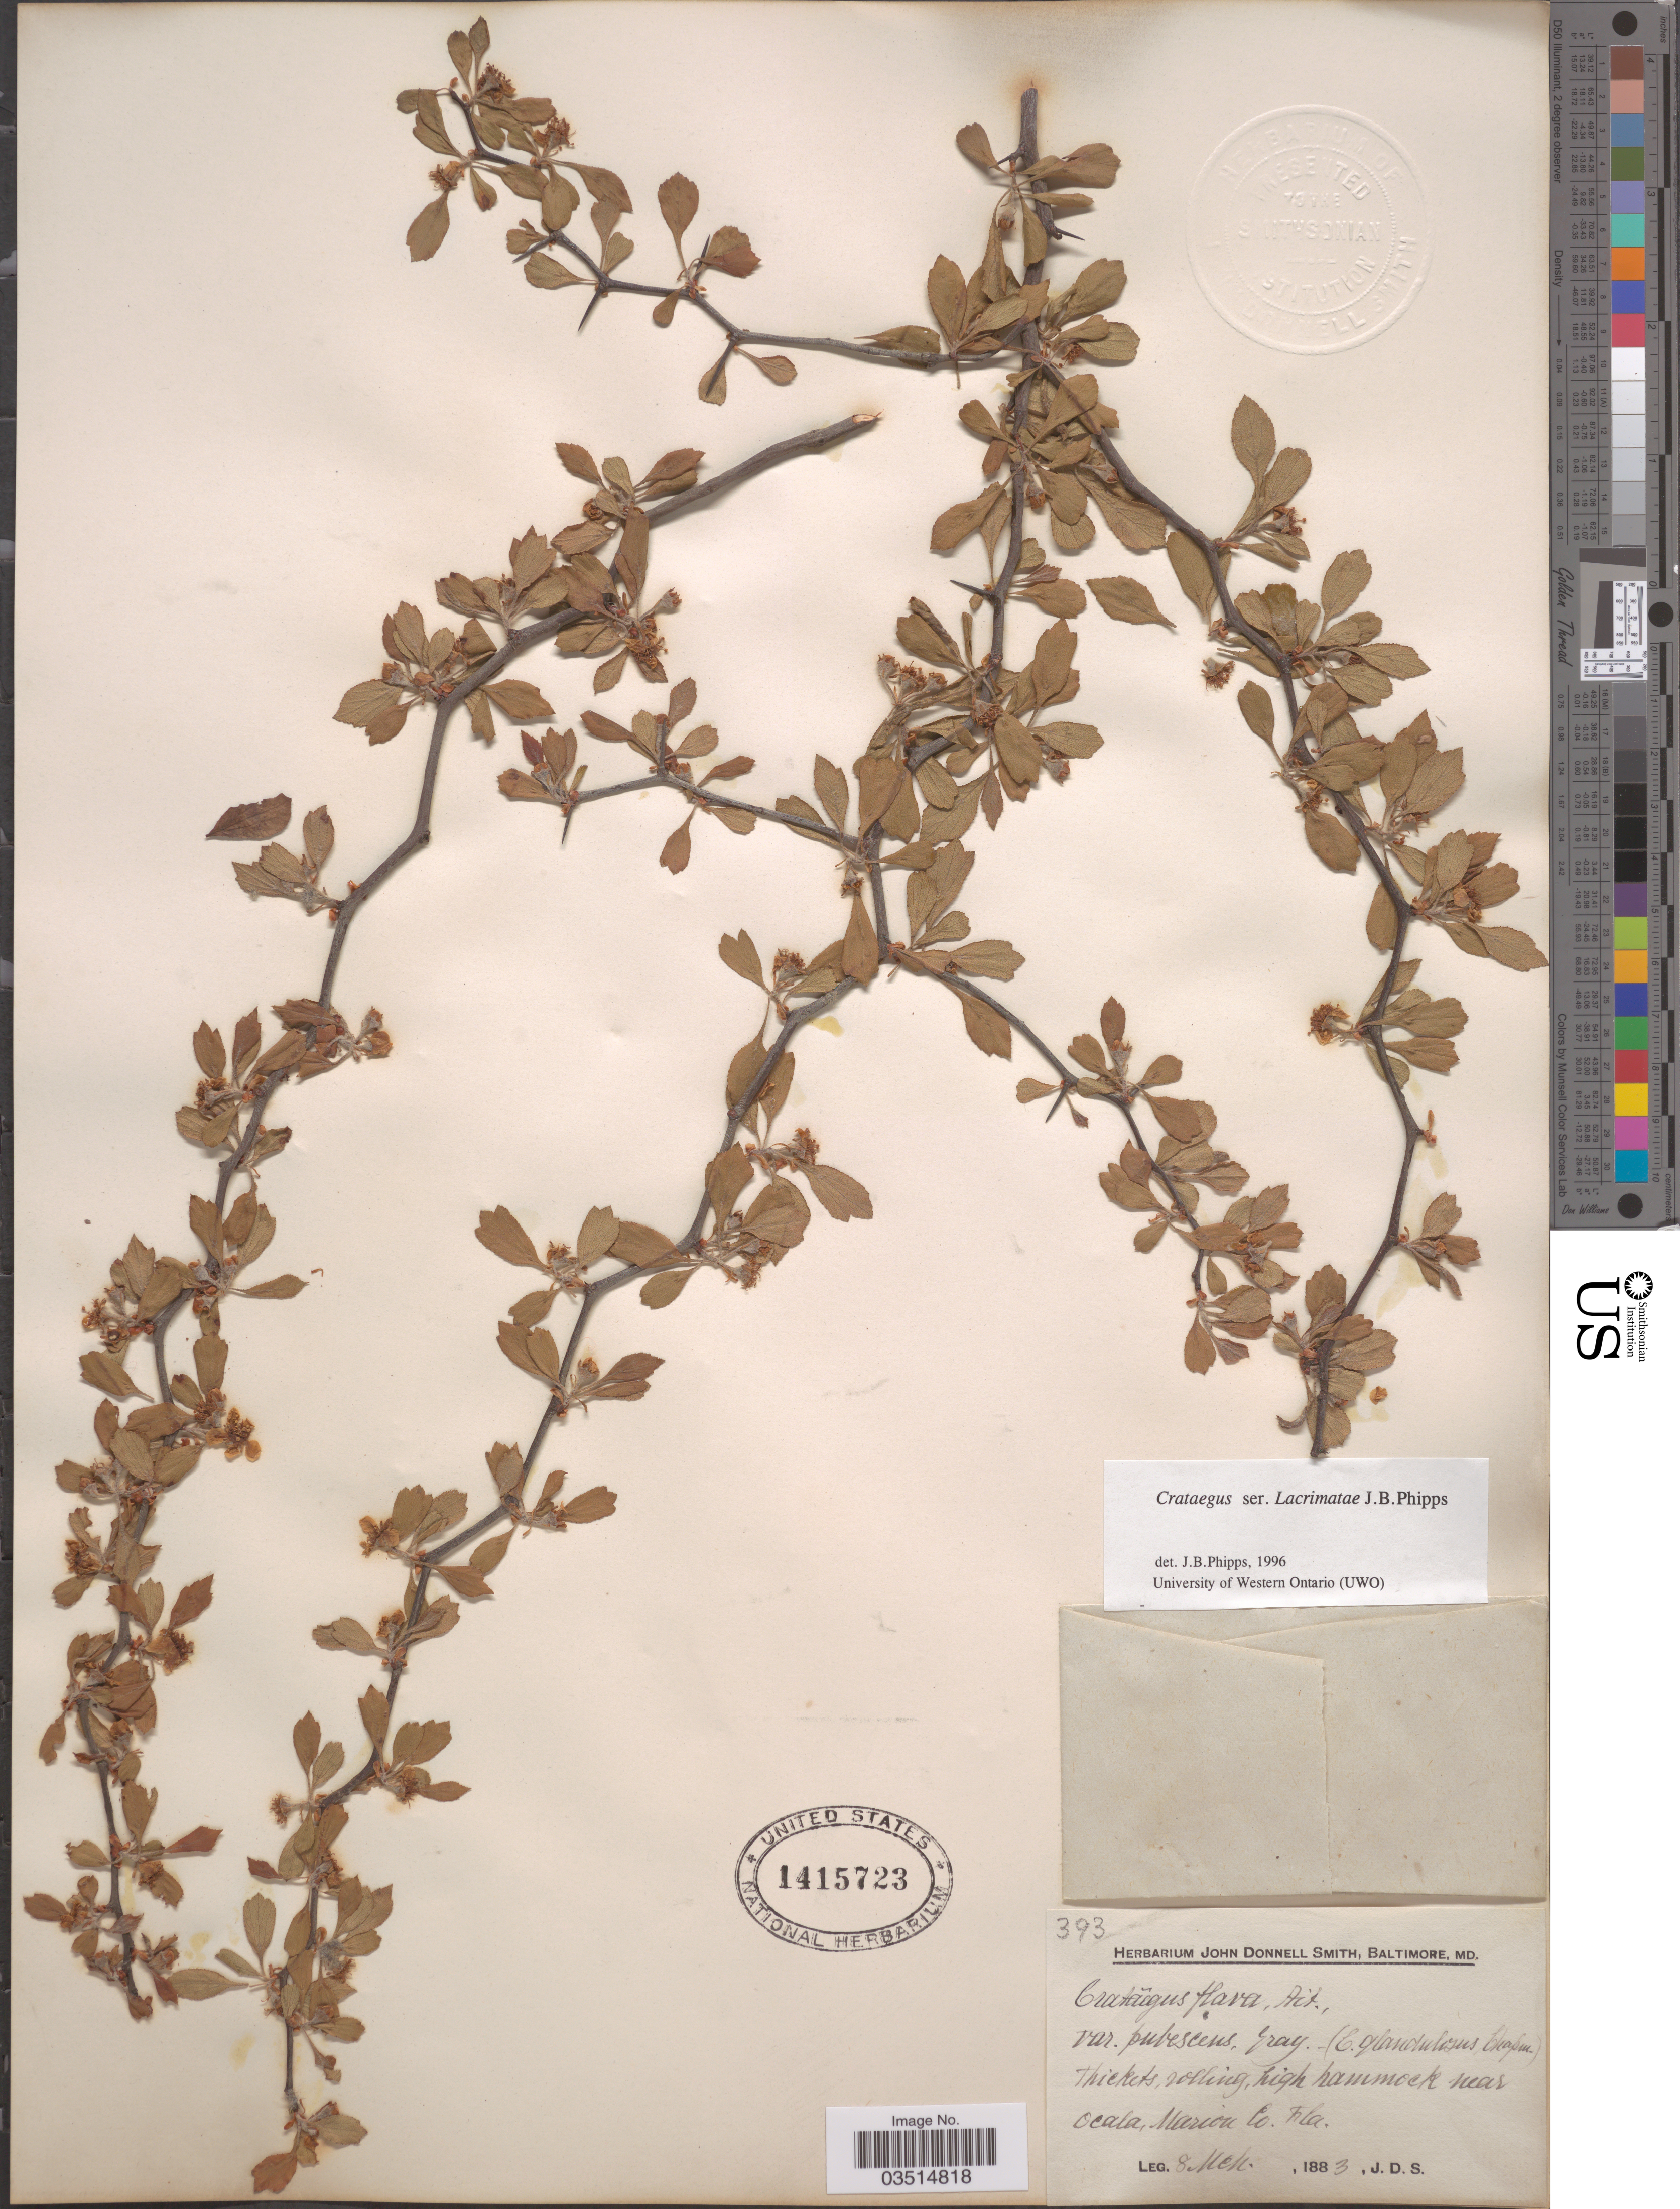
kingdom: Plantae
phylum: Tracheophyta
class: Magnoliopsida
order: Rosales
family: Rosaceae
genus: Crataegus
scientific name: Crataegus flava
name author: Aiton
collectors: J. Donnell Smith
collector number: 393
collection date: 1883-03-08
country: United States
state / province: Florida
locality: High hammock near Oceala, Marion Co.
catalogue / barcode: US 1415723